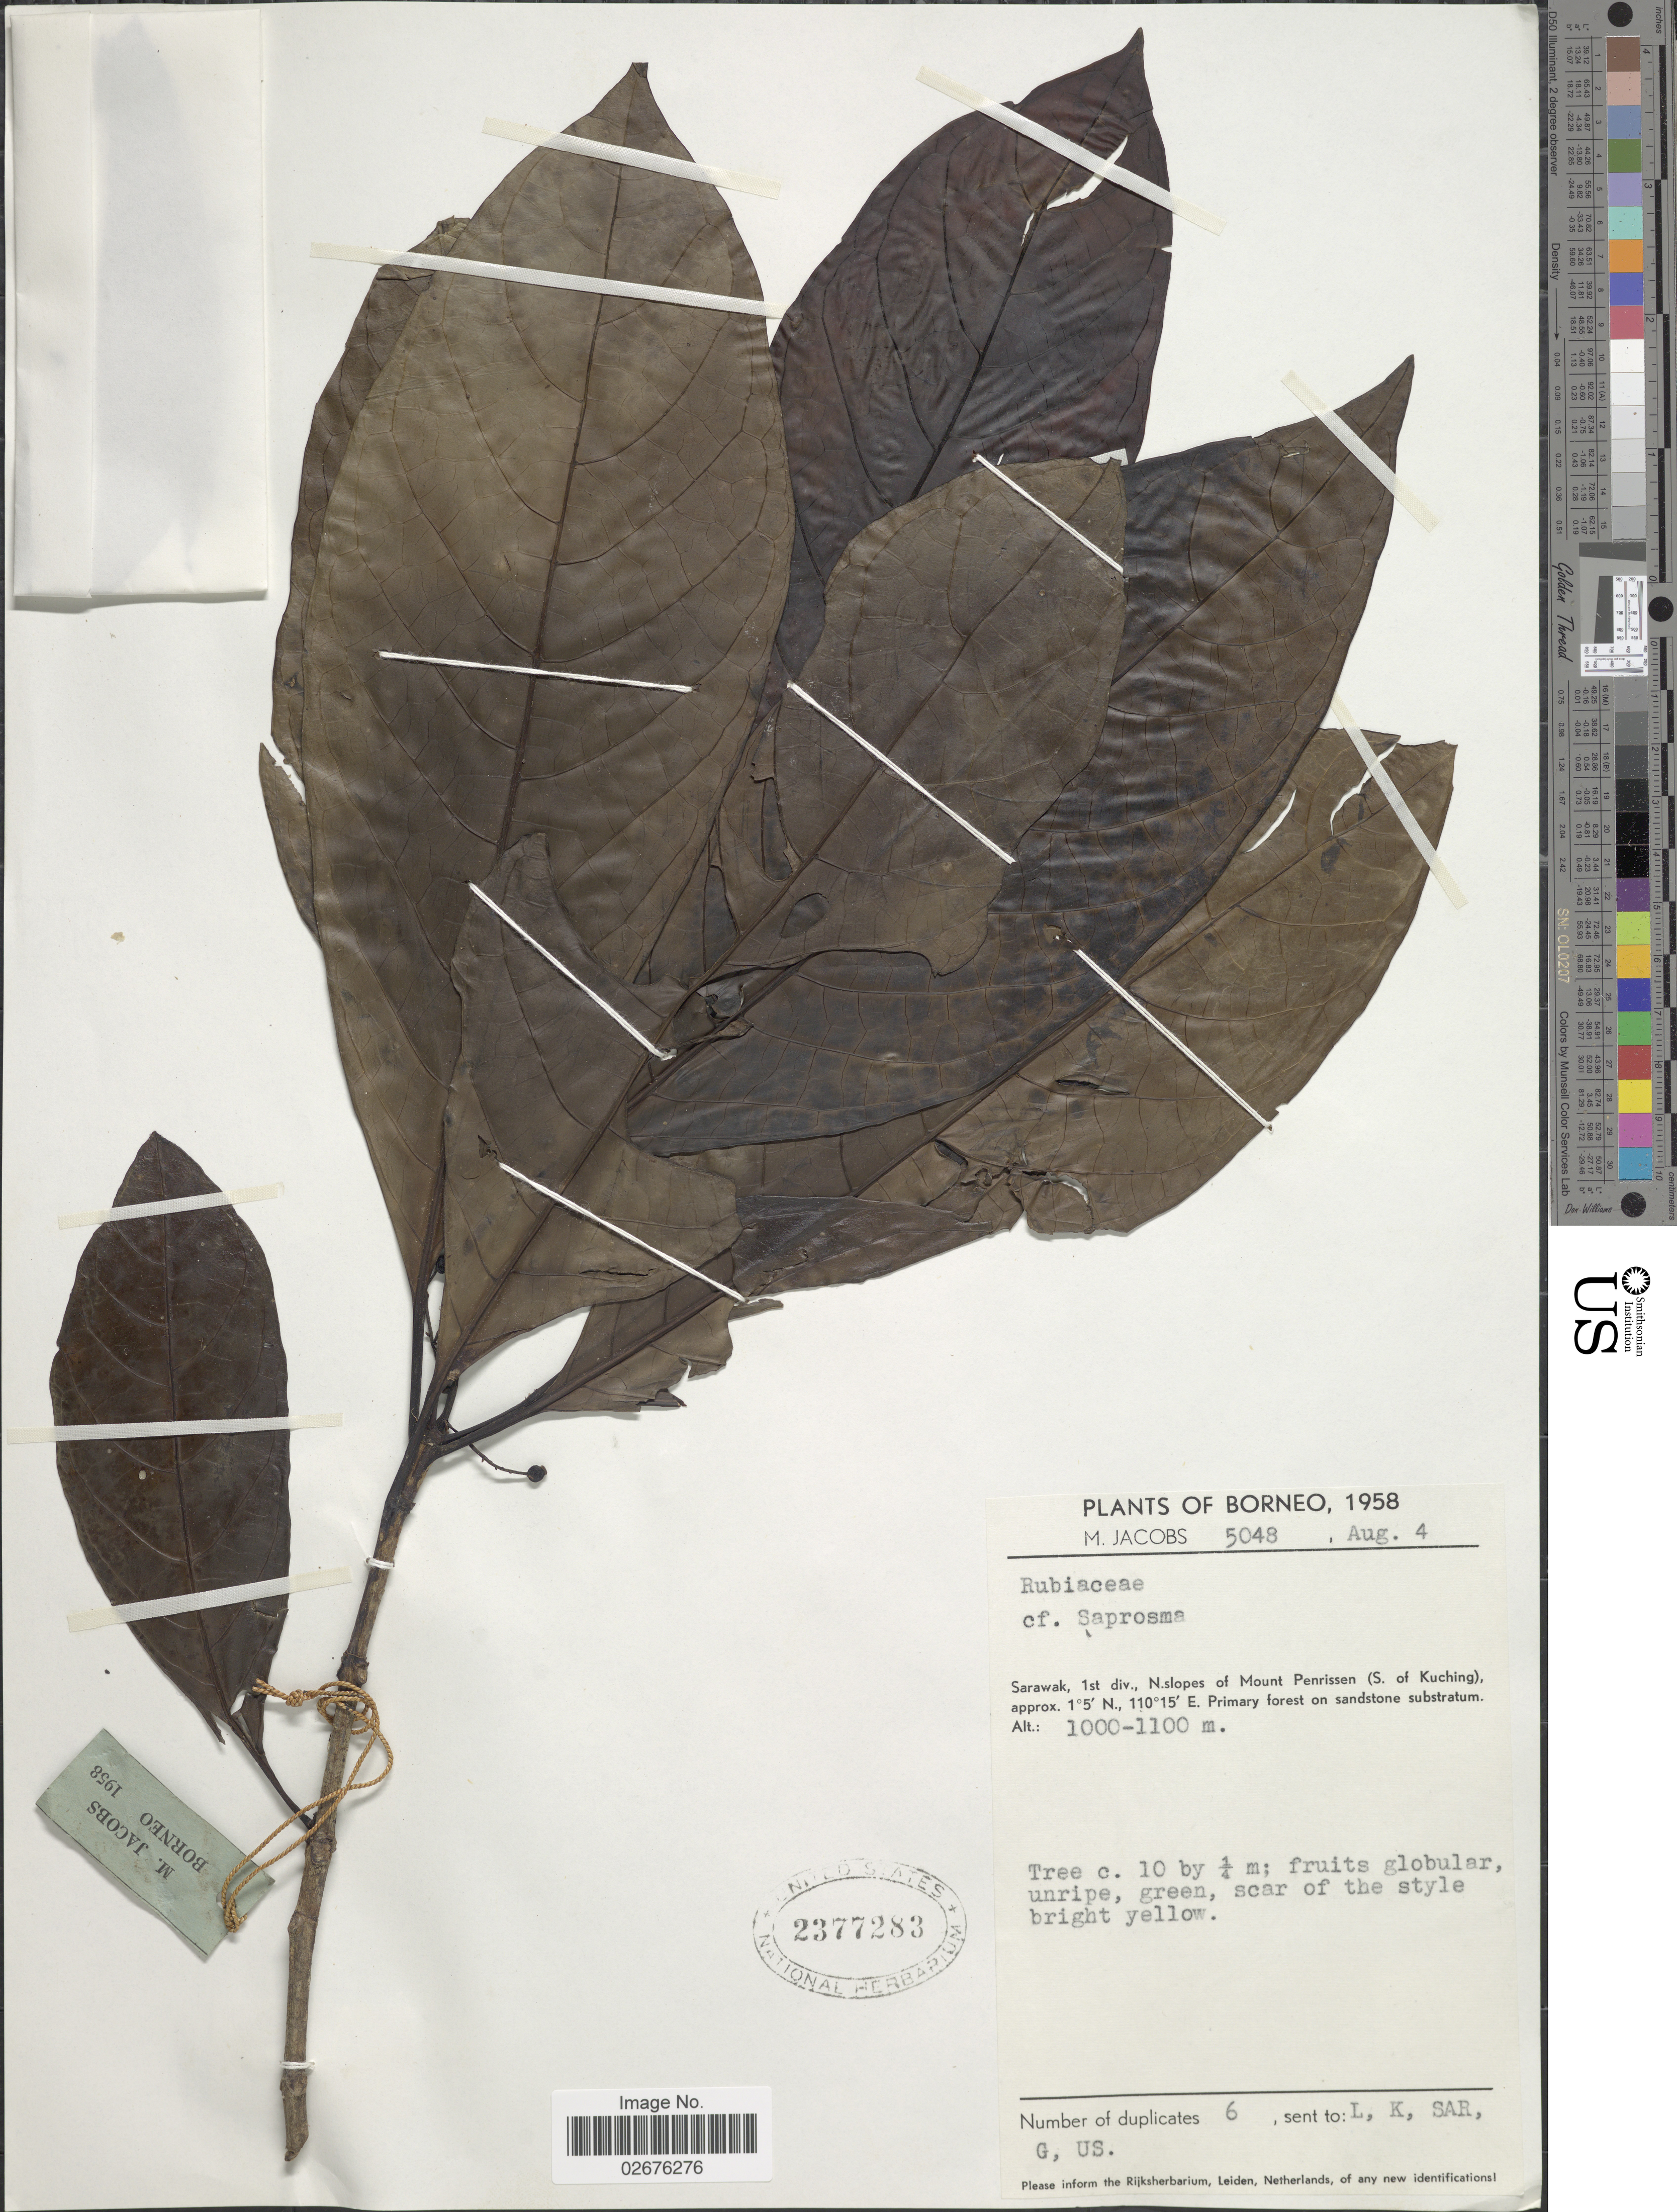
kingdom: Plantae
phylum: Tracheophyta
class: Magnoliopsida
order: Gentianales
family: Rubiaceae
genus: Saprosma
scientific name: Saprosma sp.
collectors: M. Jacobs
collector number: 5048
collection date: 1958-08-04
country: Malaysia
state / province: Sarawak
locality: Borneo. 1st div., N. slopes of Mount Penrissen (S. of Kuching)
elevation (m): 1000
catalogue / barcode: US 2377283